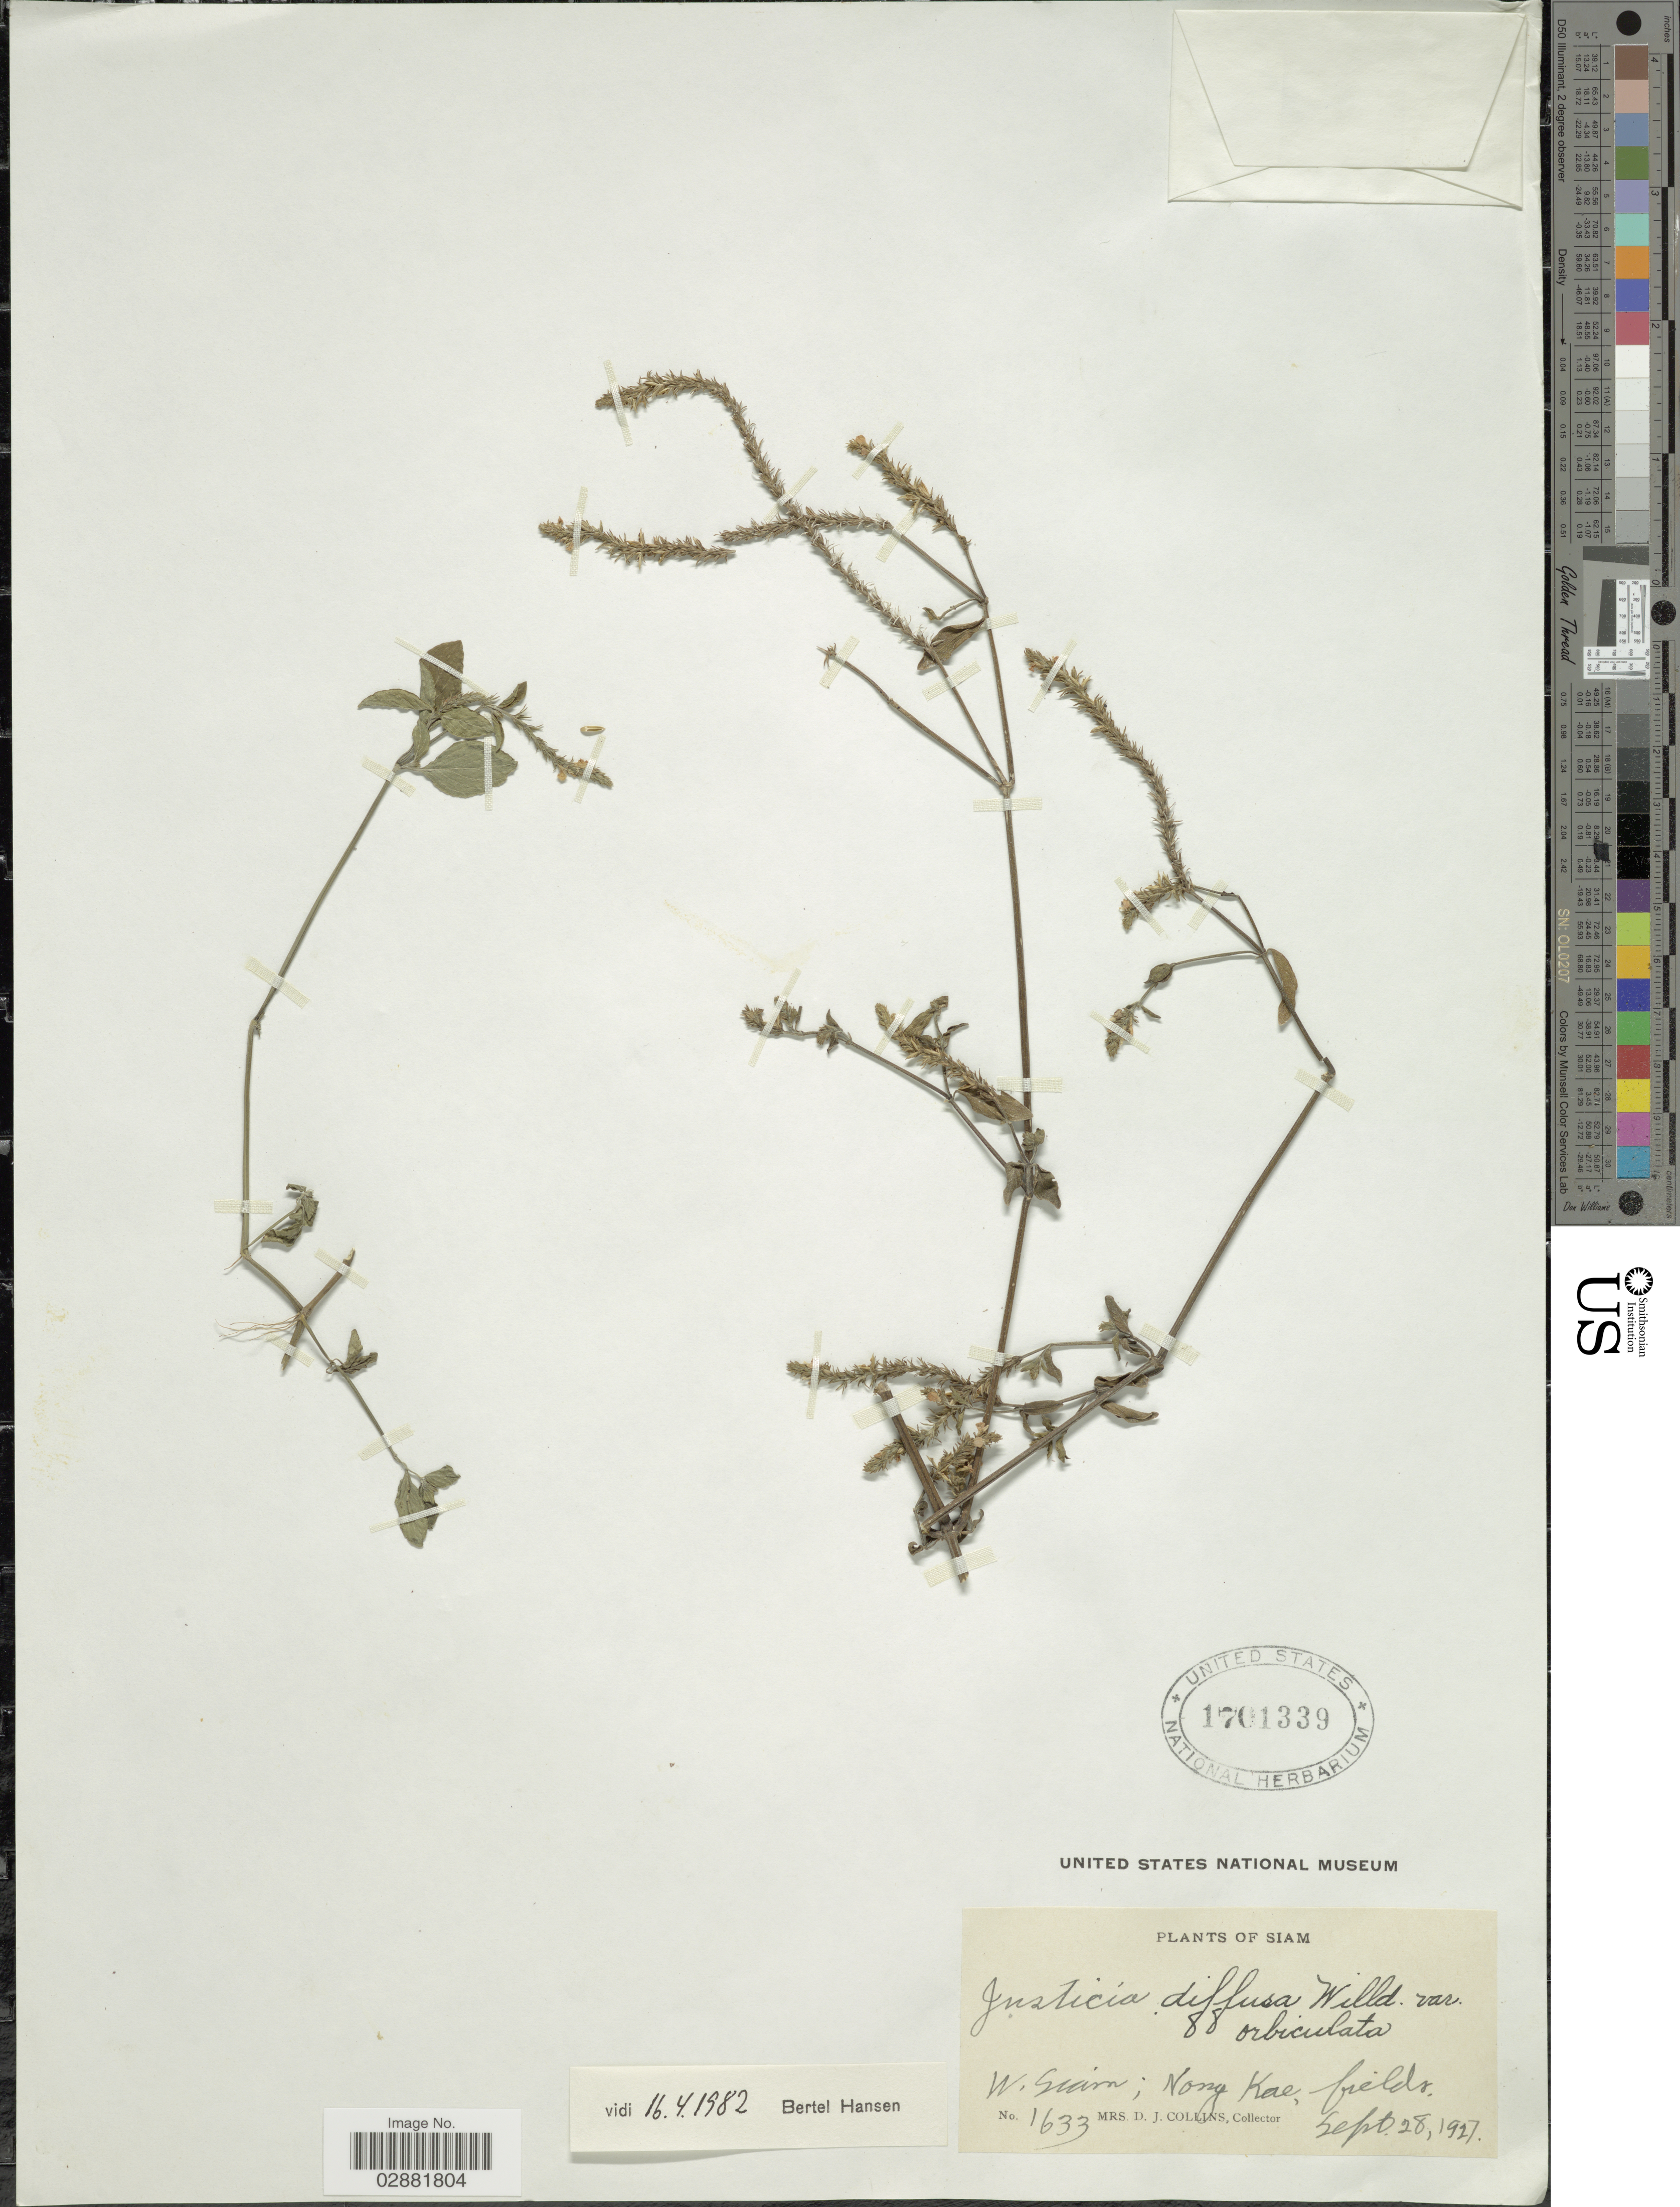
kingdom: Plantae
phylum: Tracheophyta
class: Magnoliopsida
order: Lamiales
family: Acanthaceae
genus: Justicia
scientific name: Justicia diffusa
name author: Willd.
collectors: Mrs. D. J. Collins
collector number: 1633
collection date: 1927-09-28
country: Thailand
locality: W. Siam, Nong Kae, fields.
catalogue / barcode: US 1701339